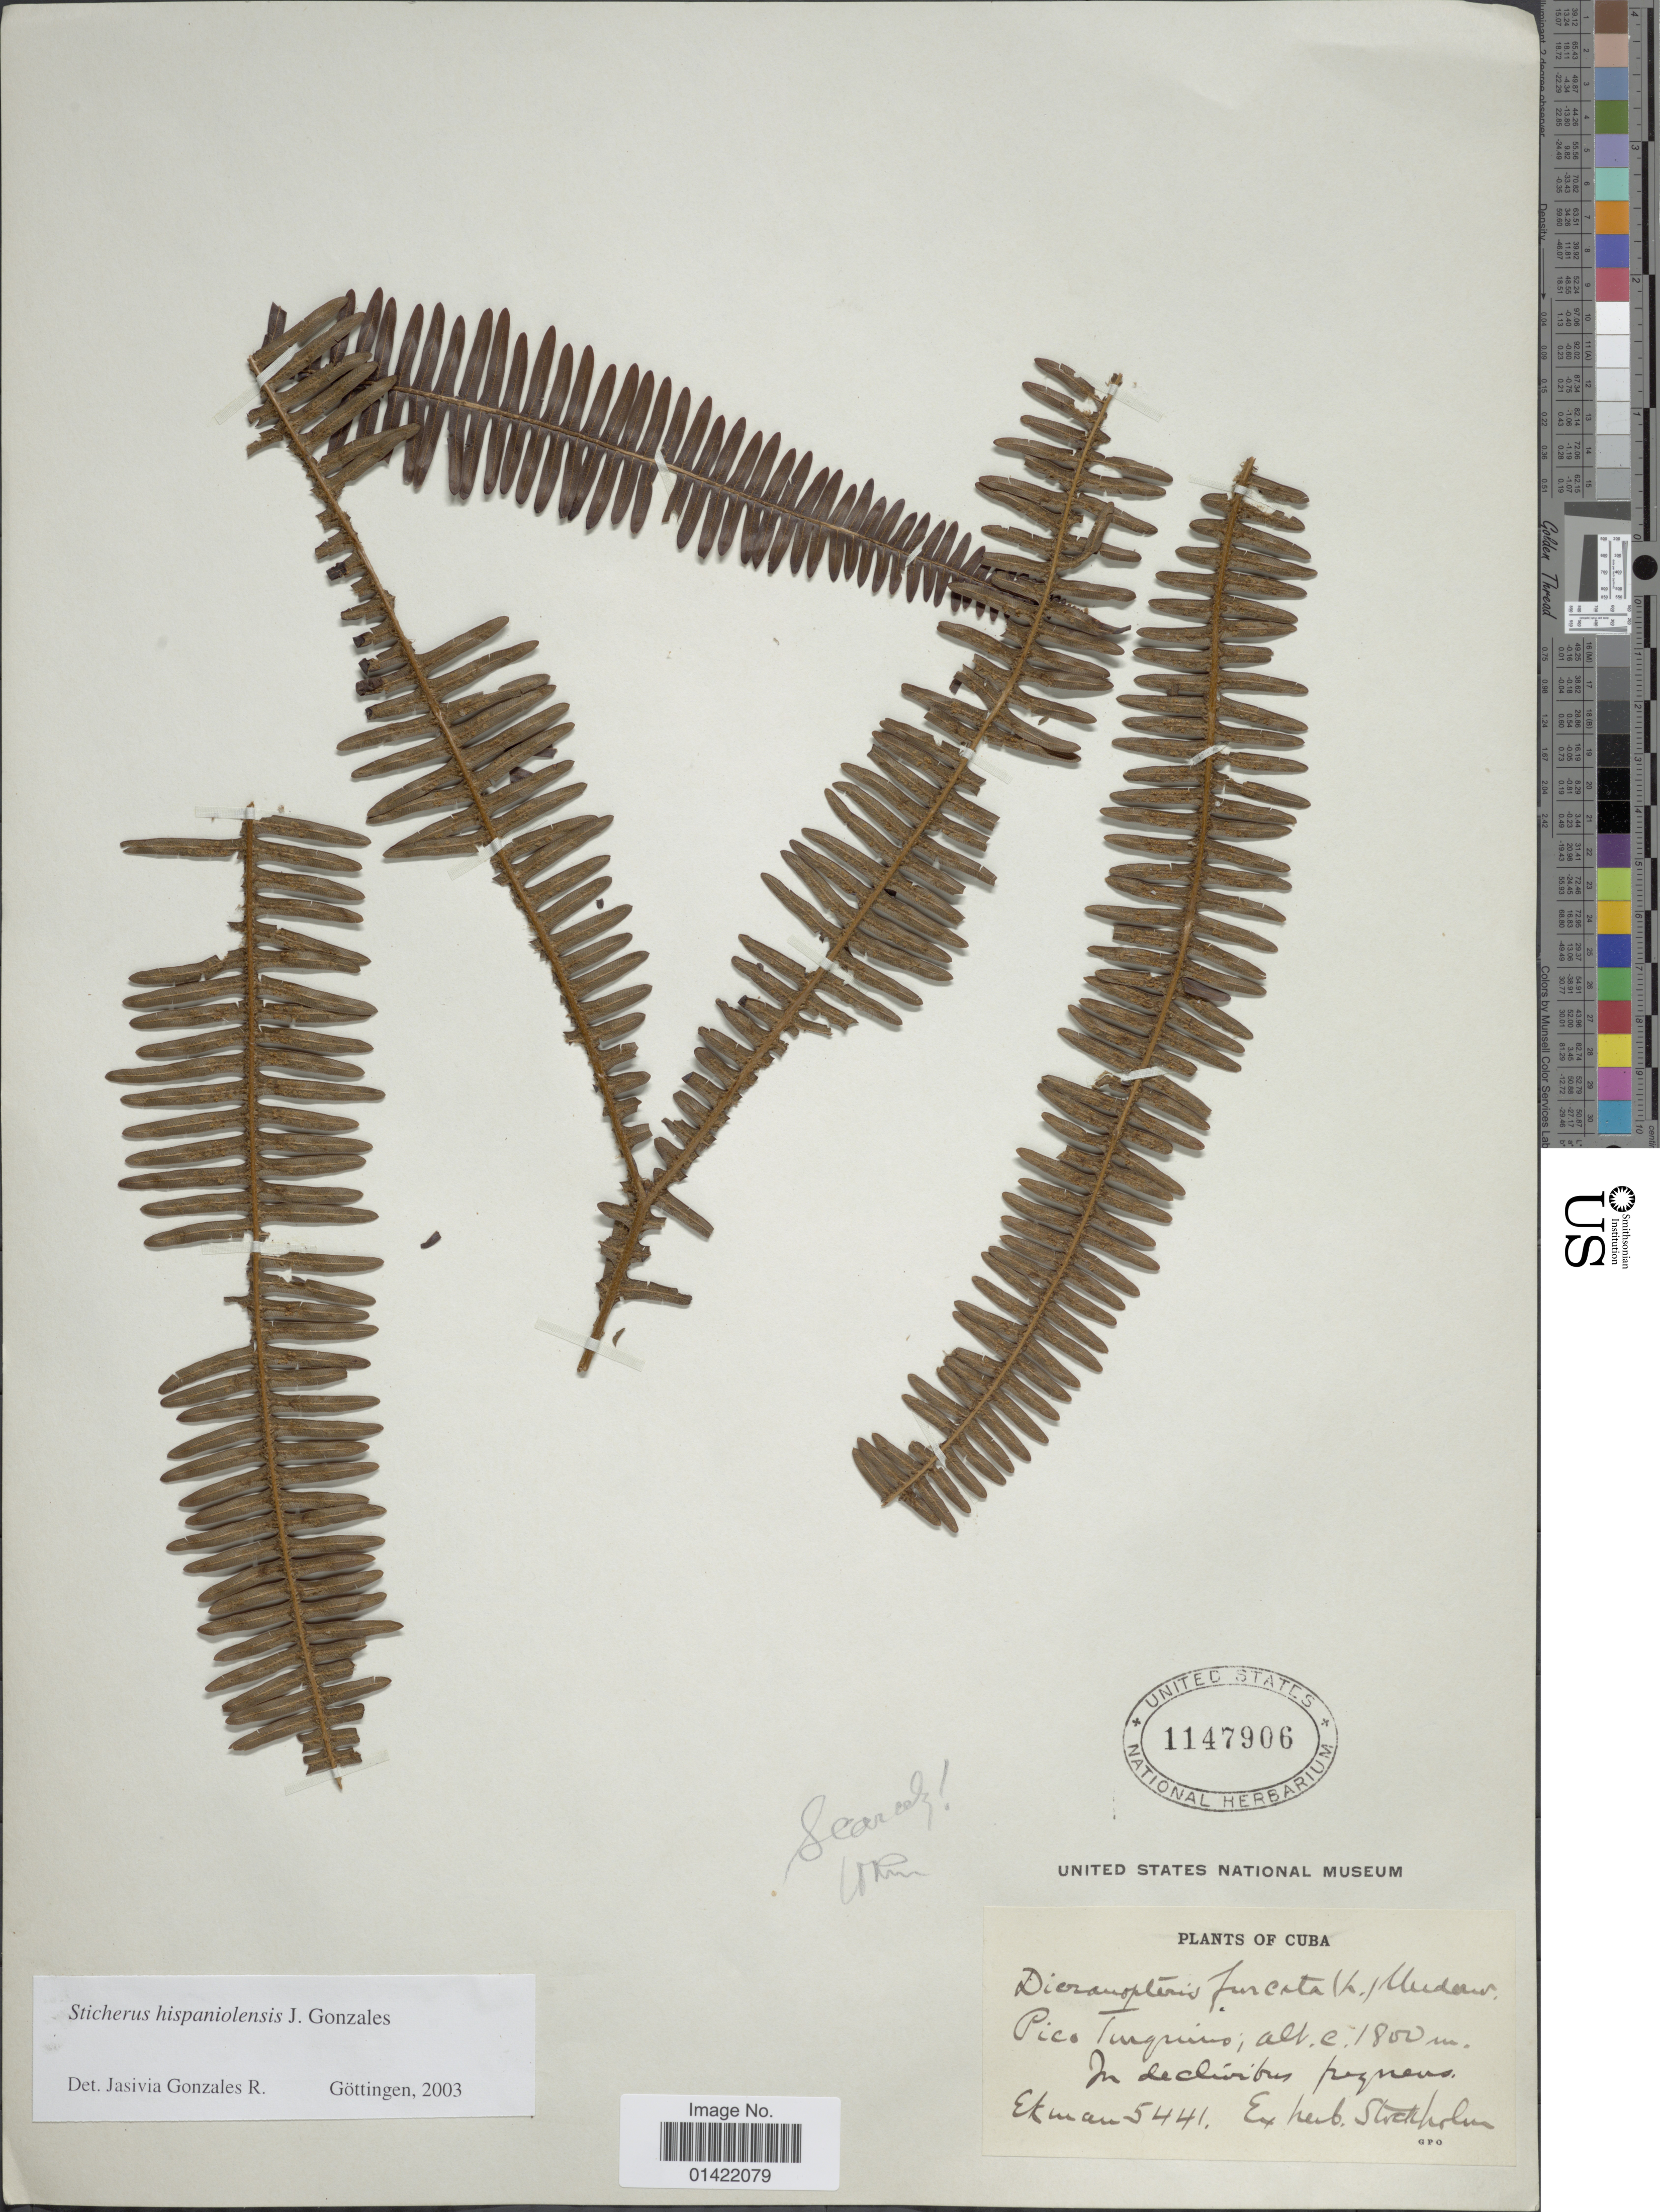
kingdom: Plantae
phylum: Tracheophyta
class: Polypodiopsida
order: Gleicheniales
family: Gleicheniaceae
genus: Sticherus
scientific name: Sticherus hispaniolensis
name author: J. Gonzales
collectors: -. Ekman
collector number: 5441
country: Cuba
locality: Pico Turquino. In declivibus pegneus.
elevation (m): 1800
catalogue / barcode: US 1147906